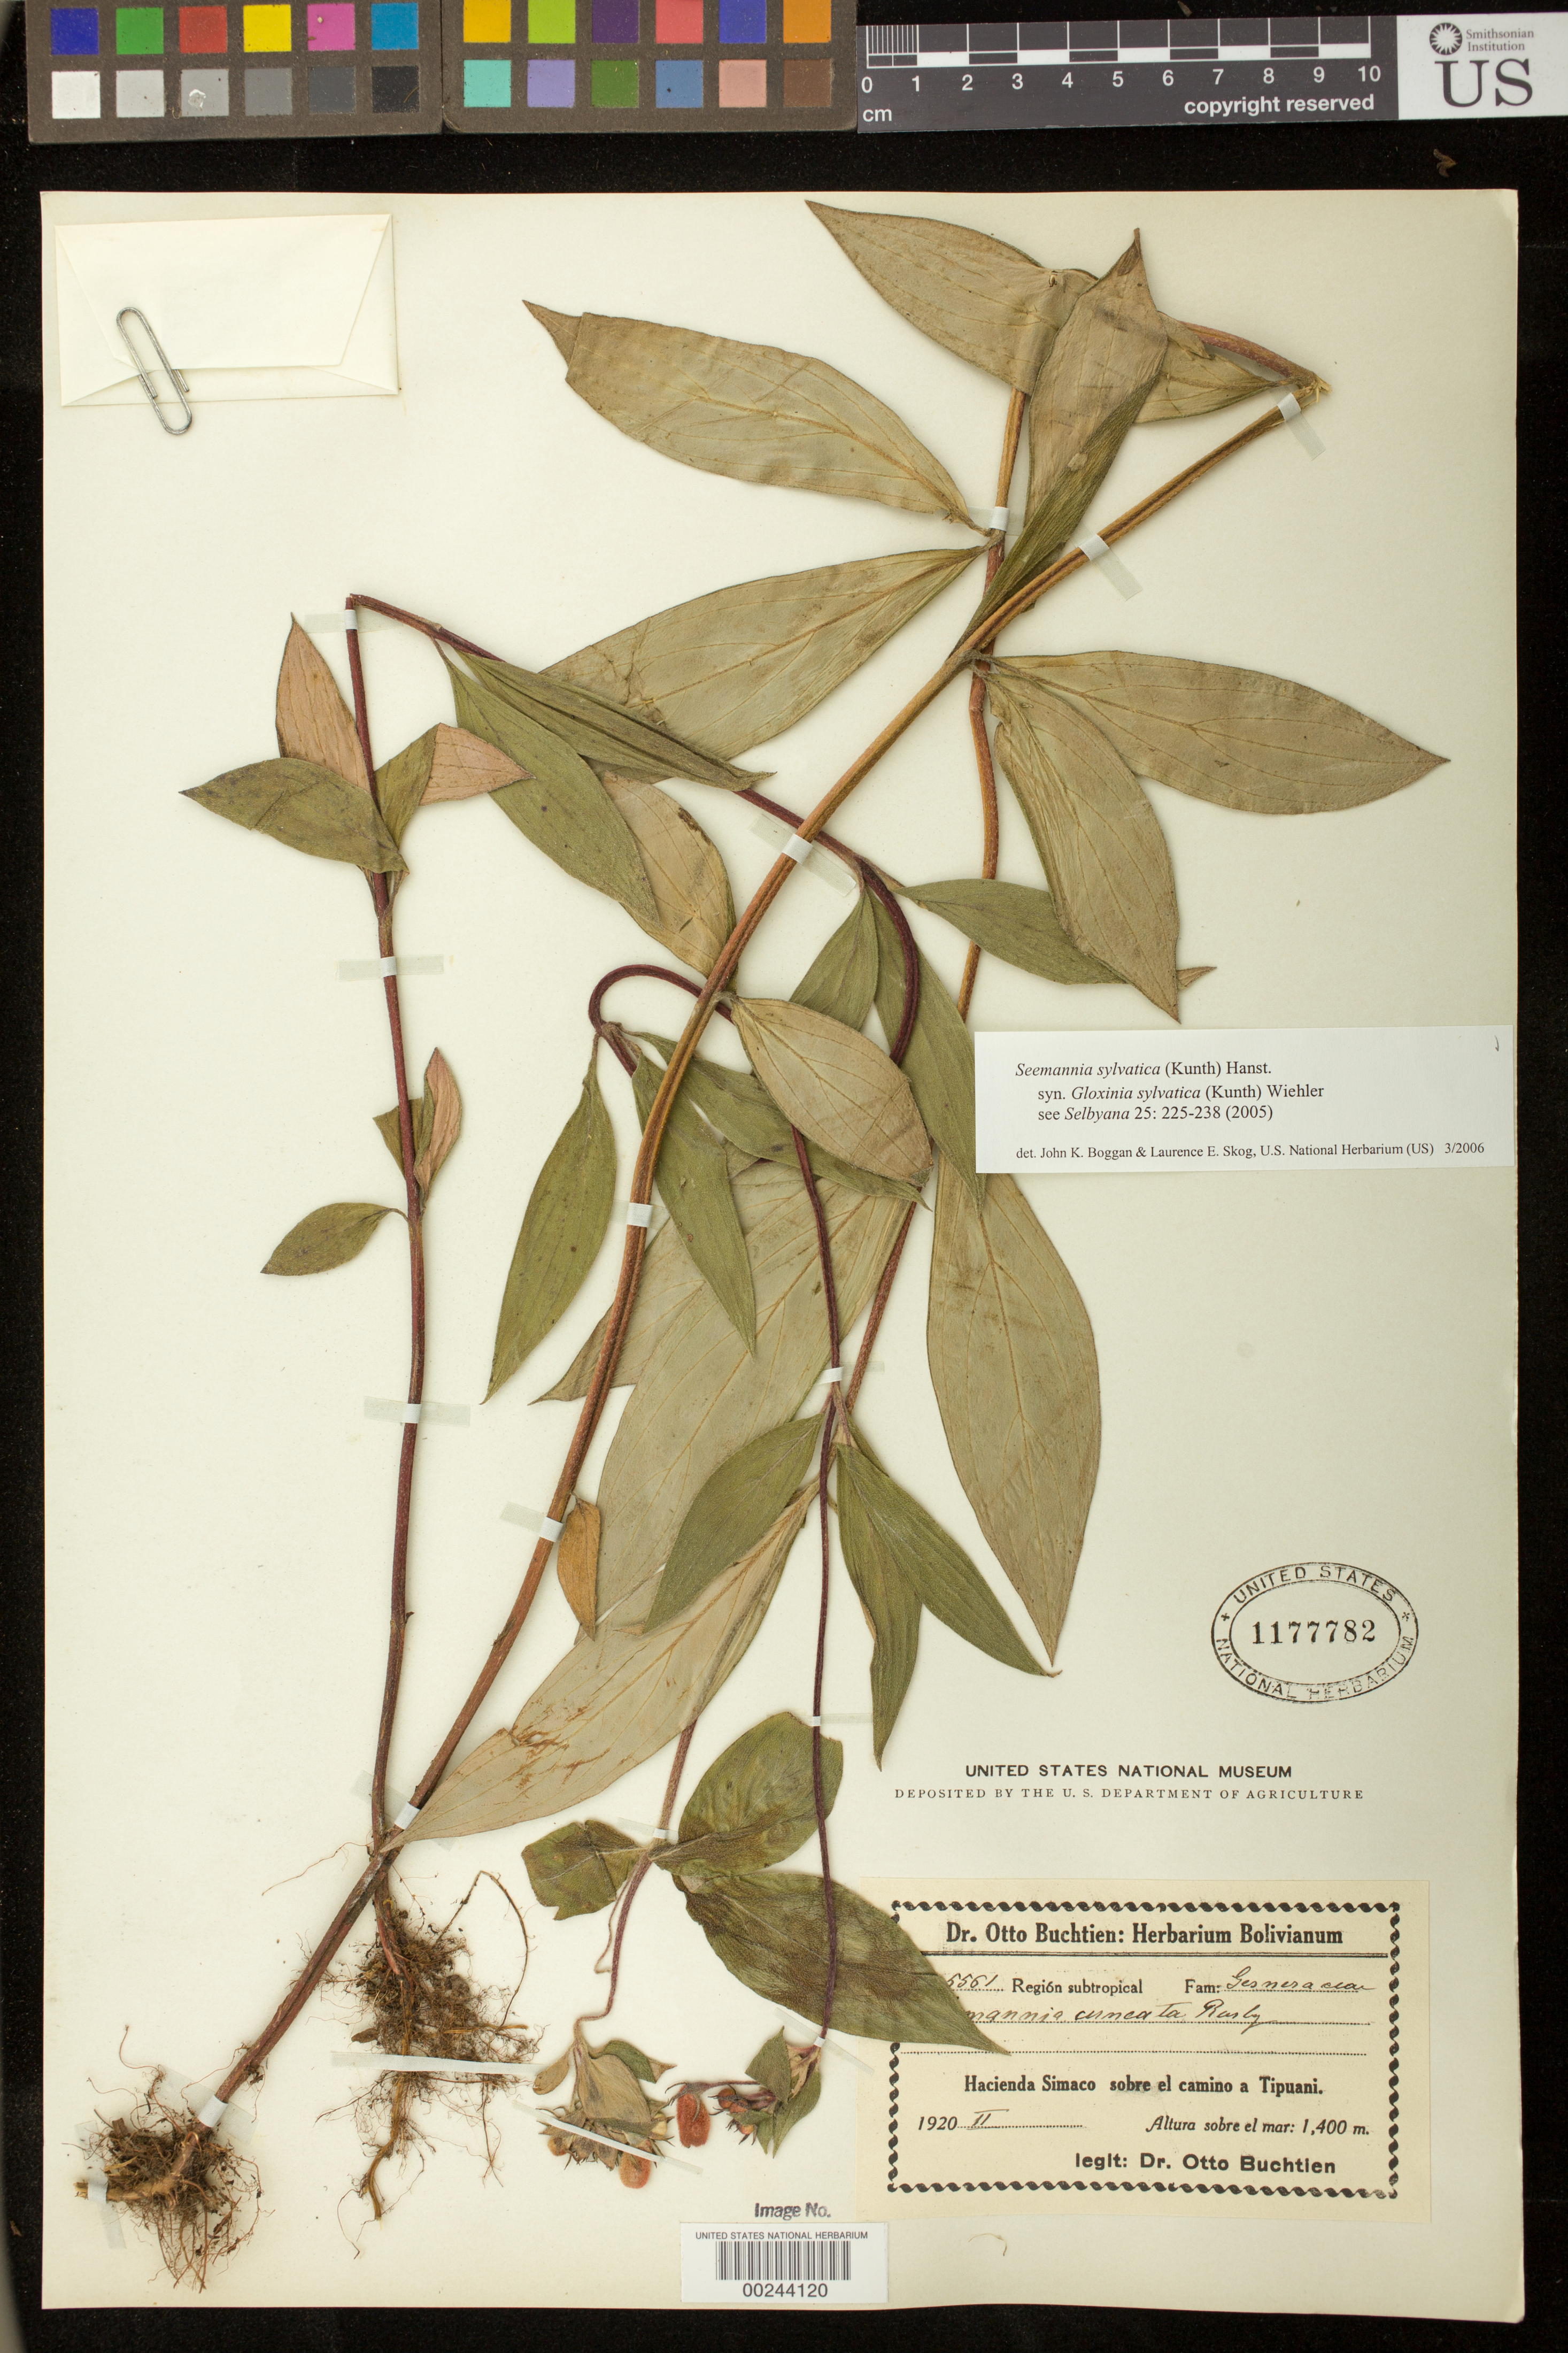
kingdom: Plantae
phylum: Tracheophyta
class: Magnoliopsida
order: Lamiales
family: Gesneriaceae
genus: Seemannia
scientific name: Seemannia sylvatica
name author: (Kunth) Hanst.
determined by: Boggan, J. K.; Skog, L. E.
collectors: O. Buchtien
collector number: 5561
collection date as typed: Feb 1920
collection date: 1920-02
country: Bolivia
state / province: La Paz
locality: Hacienda Simaco on the road to Tipuani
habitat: Subtropical region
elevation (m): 1400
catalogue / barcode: US 1177782